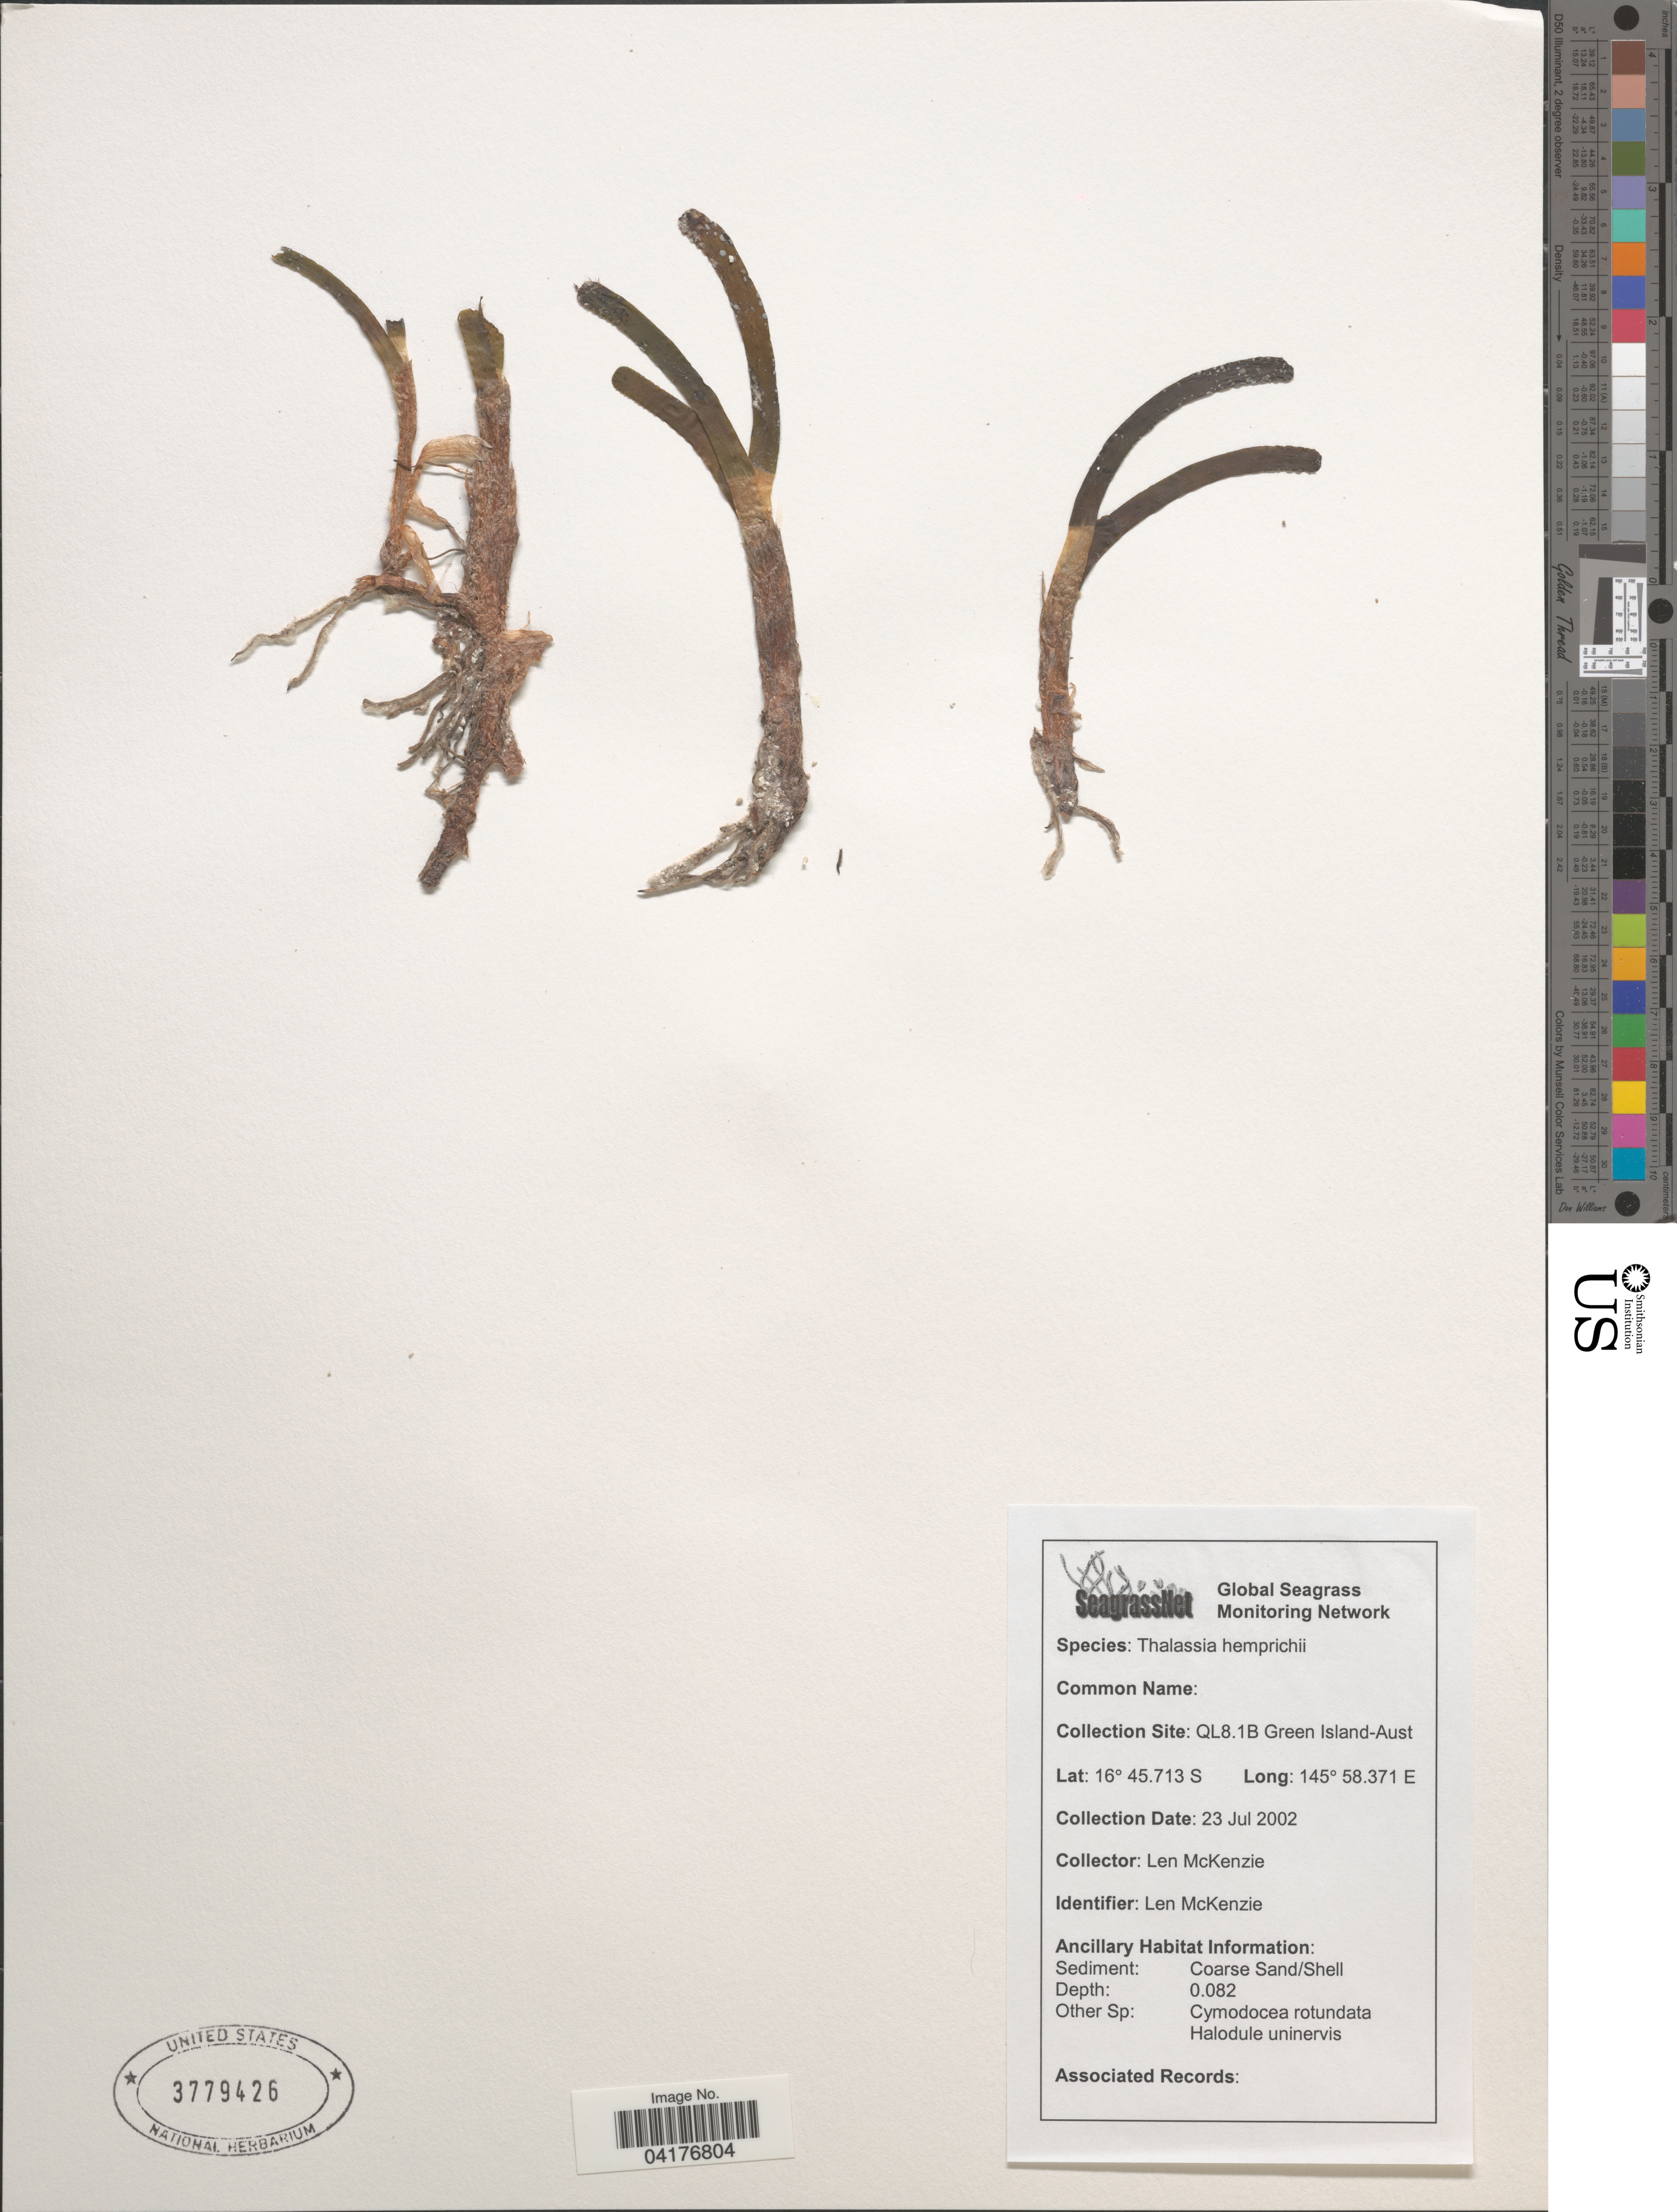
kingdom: Plantae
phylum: Tracheophyta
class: Liliopsida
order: Alismatales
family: Hydrocharitaceae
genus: Enhalus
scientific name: Enhalus acoroides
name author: (L. f.) Royle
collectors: L. McKenzie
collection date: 2002-07-23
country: Australia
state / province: Queensland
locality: QL8.1B Green Island.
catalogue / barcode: US 3779426